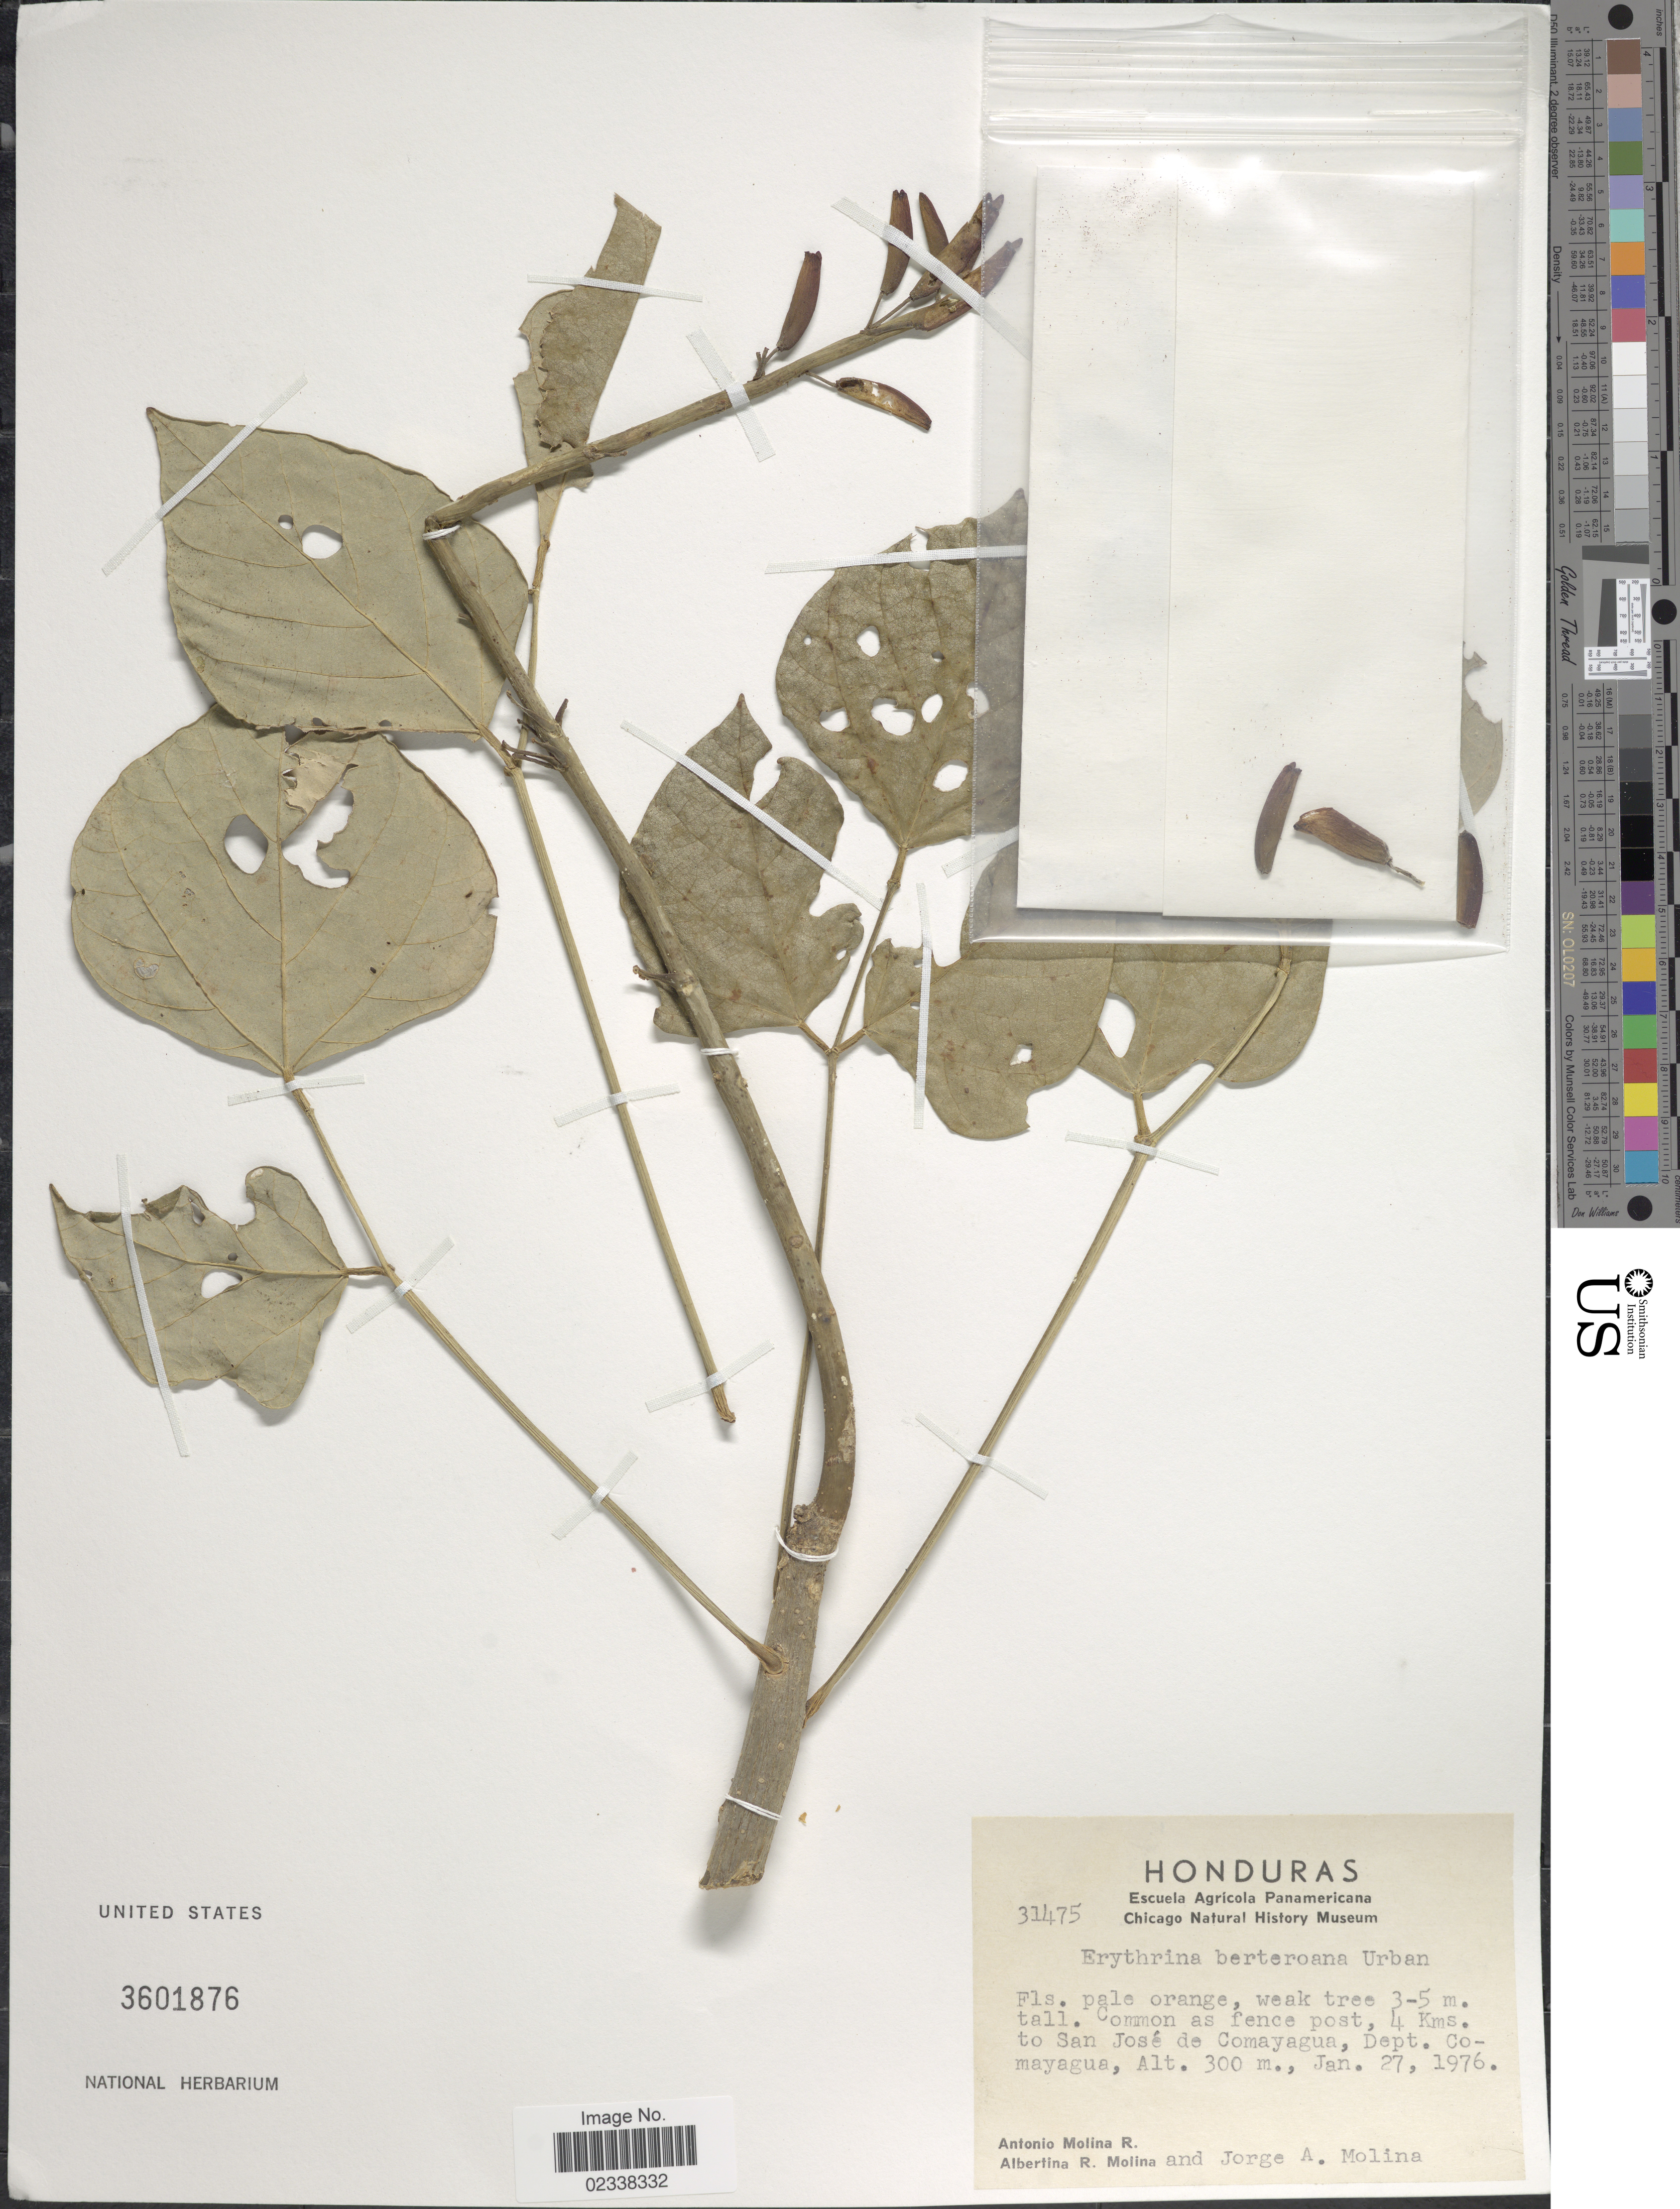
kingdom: Plantae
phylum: Tracheophyta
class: Magnoliopsida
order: Fabales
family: Fabaceae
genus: Erythrina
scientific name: Erythrina berteroana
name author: Urb.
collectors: A. Molina R. & J. A. Molina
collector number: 31475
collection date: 1976-01-27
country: Honduras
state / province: Comayagua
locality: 4 Kms. to San Jose de Comayagua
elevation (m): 300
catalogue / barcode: US 3601876